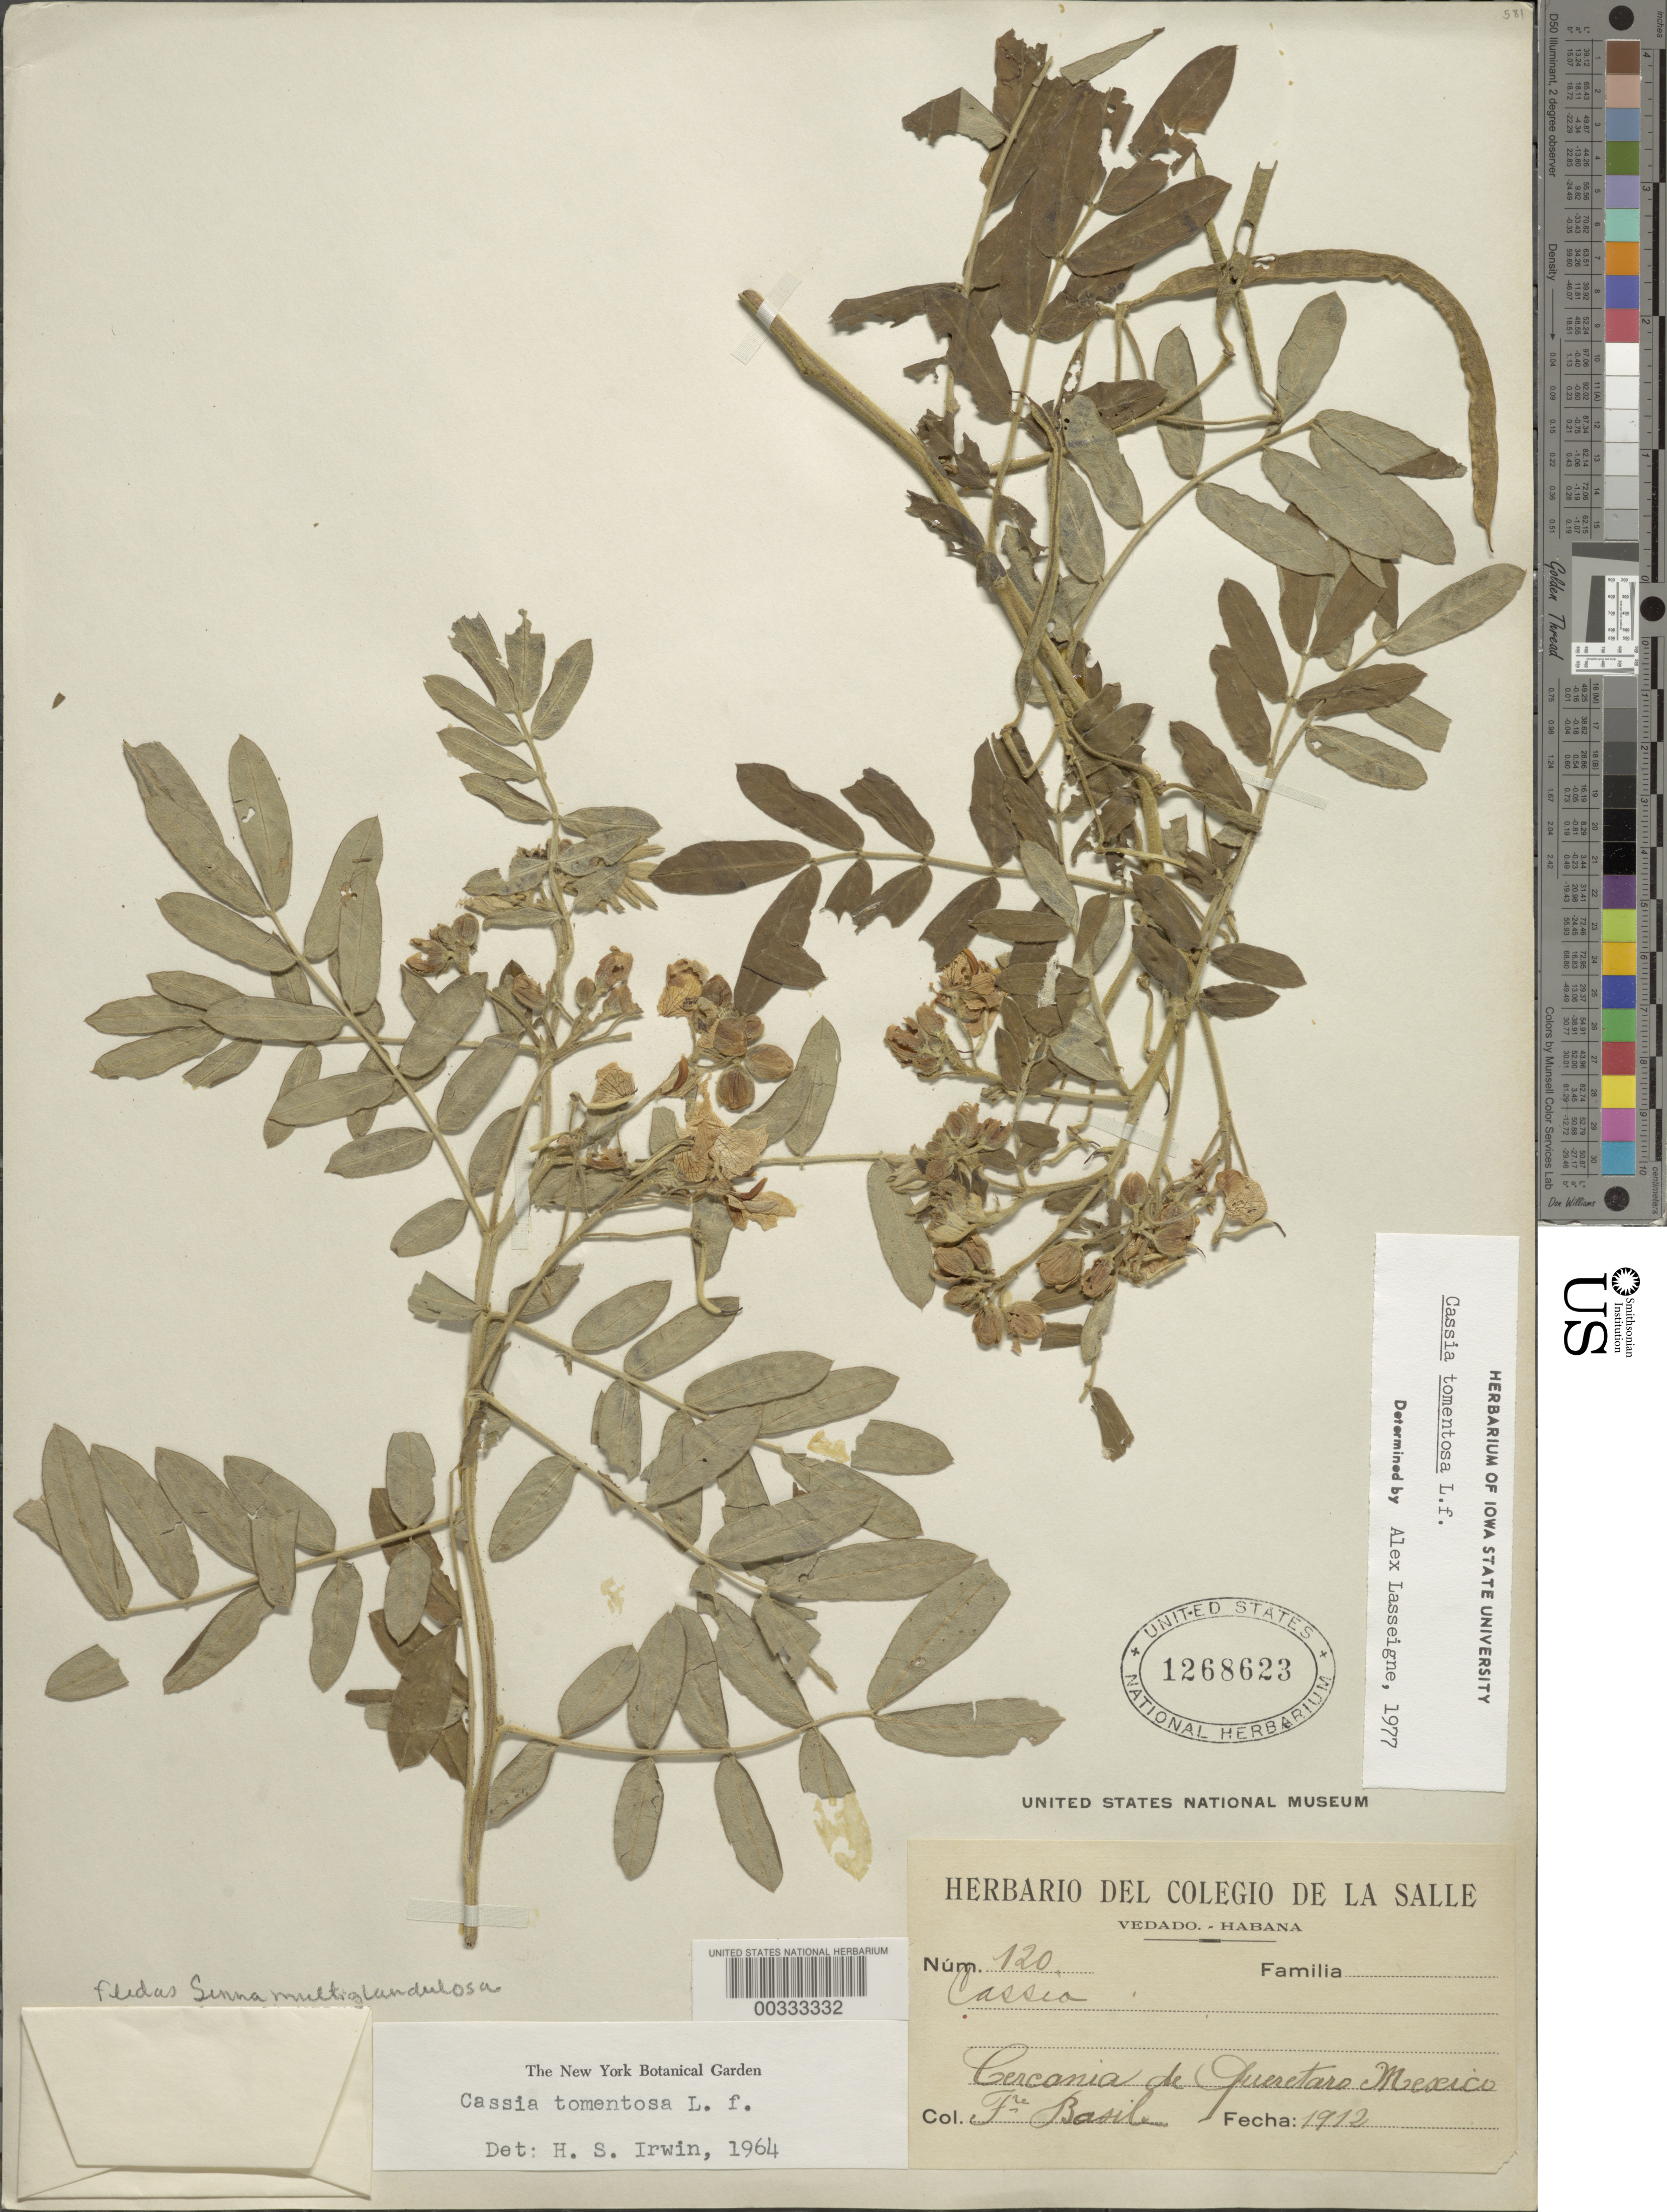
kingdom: Plantae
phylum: Tracheophyta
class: Magnoliopsida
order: Fabales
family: Fabaceae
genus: Senna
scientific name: Senna multiglandulosa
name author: (Jacq.) H.S. Irwin & Barneby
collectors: Bro. Basile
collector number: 120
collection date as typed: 1912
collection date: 1912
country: Mexico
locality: Around Gueretaro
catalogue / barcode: US 1268623